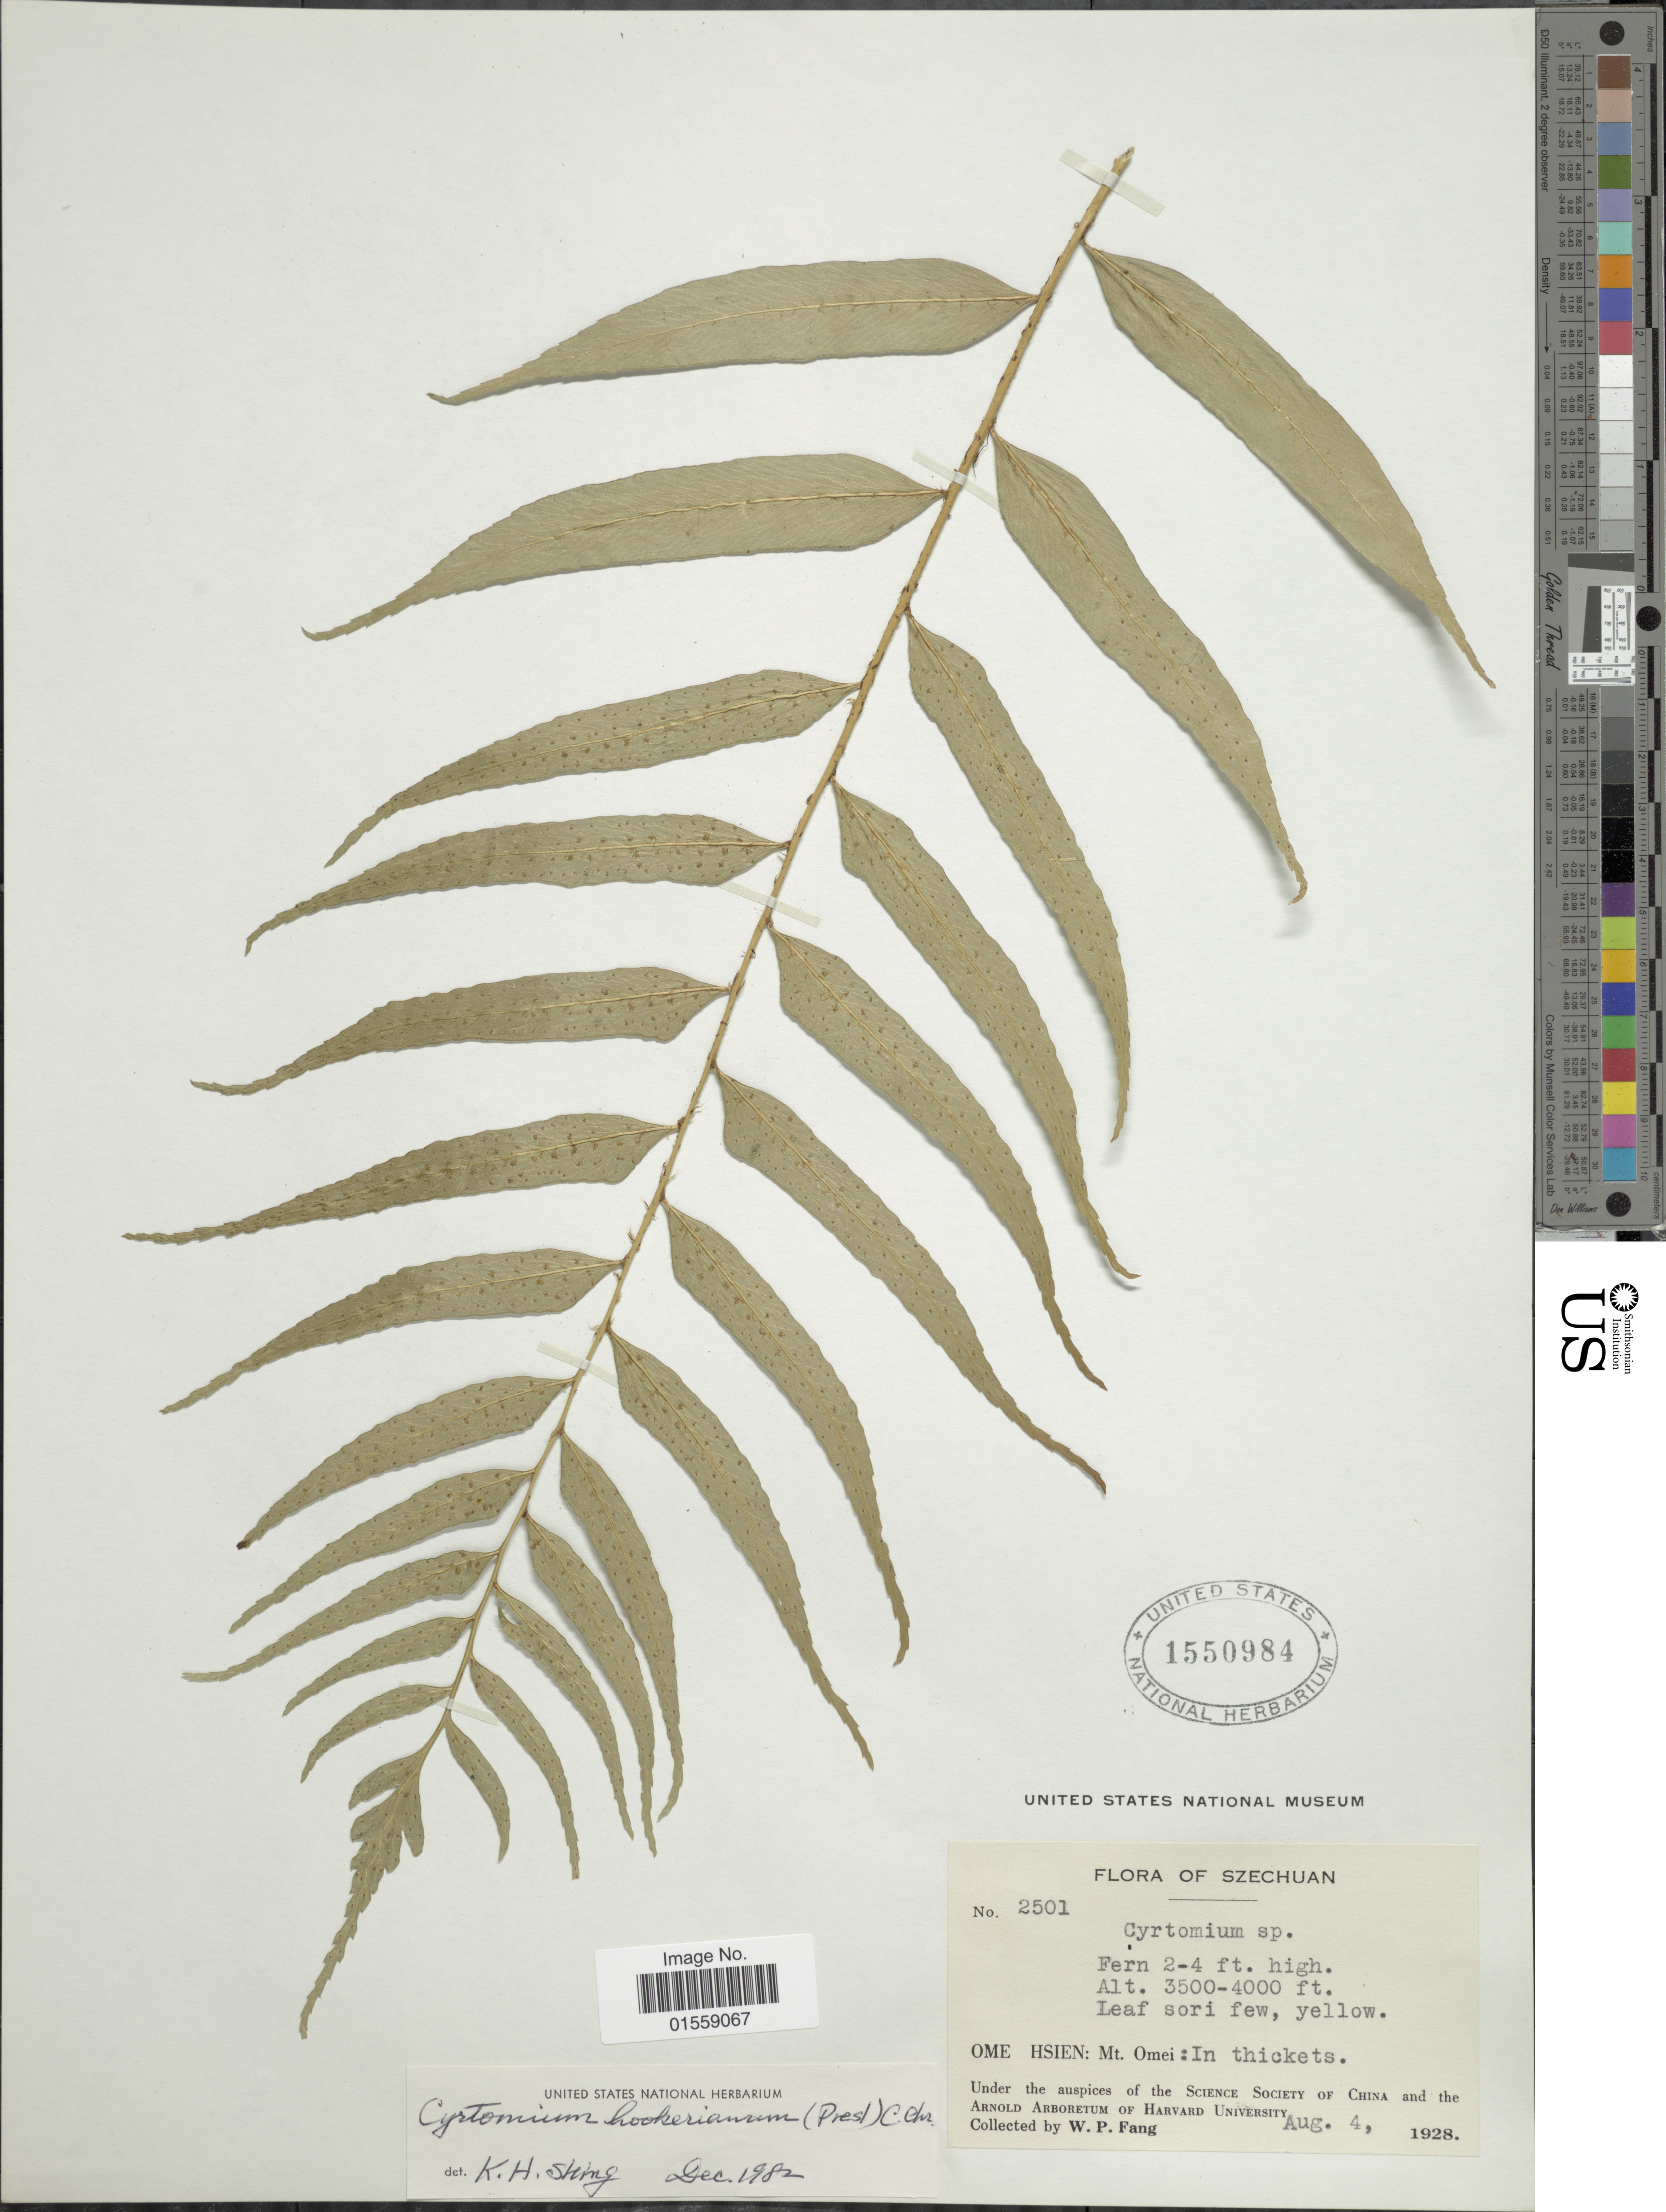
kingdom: Plantae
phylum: Tracheophyta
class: Polypodiopsida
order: Polypodiales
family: Dryopteridaceae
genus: Polystichum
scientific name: Polystichum hookerianum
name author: (C. Presl) C. Chr.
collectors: W. P. Fang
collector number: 2501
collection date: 1928-08-04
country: China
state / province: Sichuan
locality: Szechuan, Ome Hsien: Mt. Omei: in thickets.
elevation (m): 1067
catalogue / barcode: US 1550984